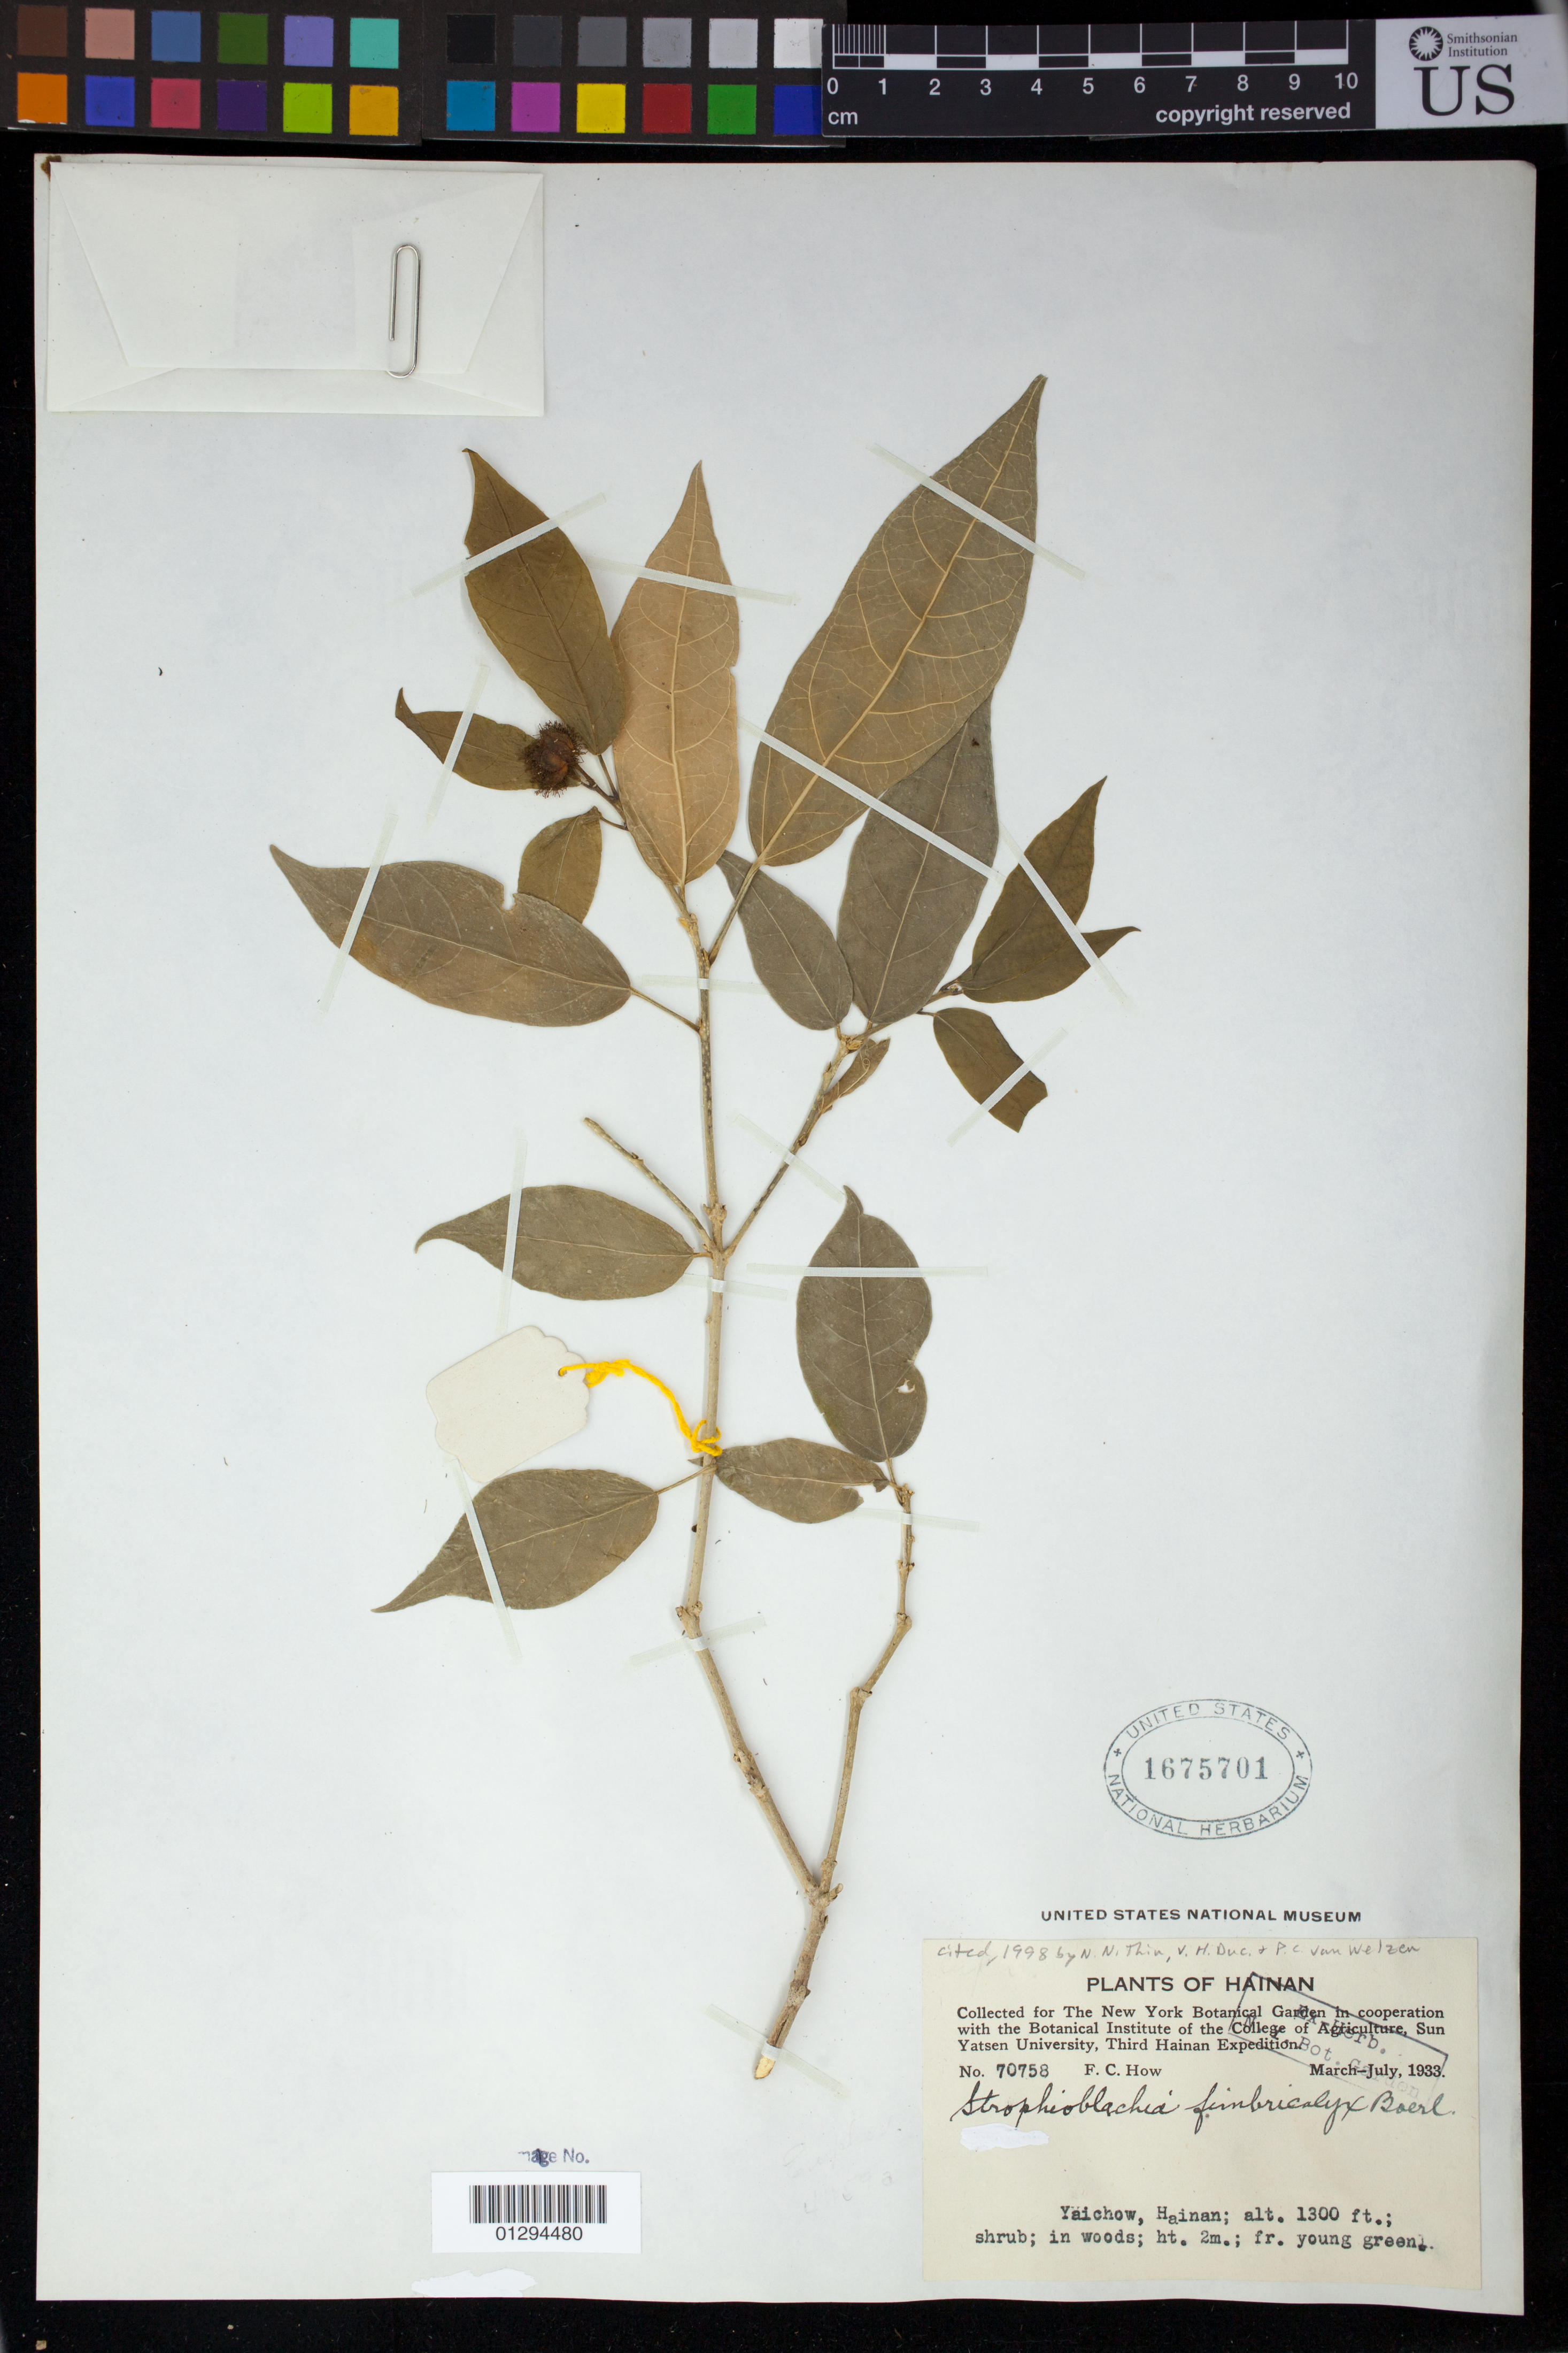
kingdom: Plantae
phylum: Tracheophyta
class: Magnoliopsida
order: Malpighiales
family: Euphorbiaceae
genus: Strophioblachia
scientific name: Strophioblachia fimbricalyx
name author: Boerl.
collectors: F. C. How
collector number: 70758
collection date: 1933-03/1933-07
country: China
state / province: Hainan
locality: Yaichow [Yacheng]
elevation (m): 396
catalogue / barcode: US 1675701